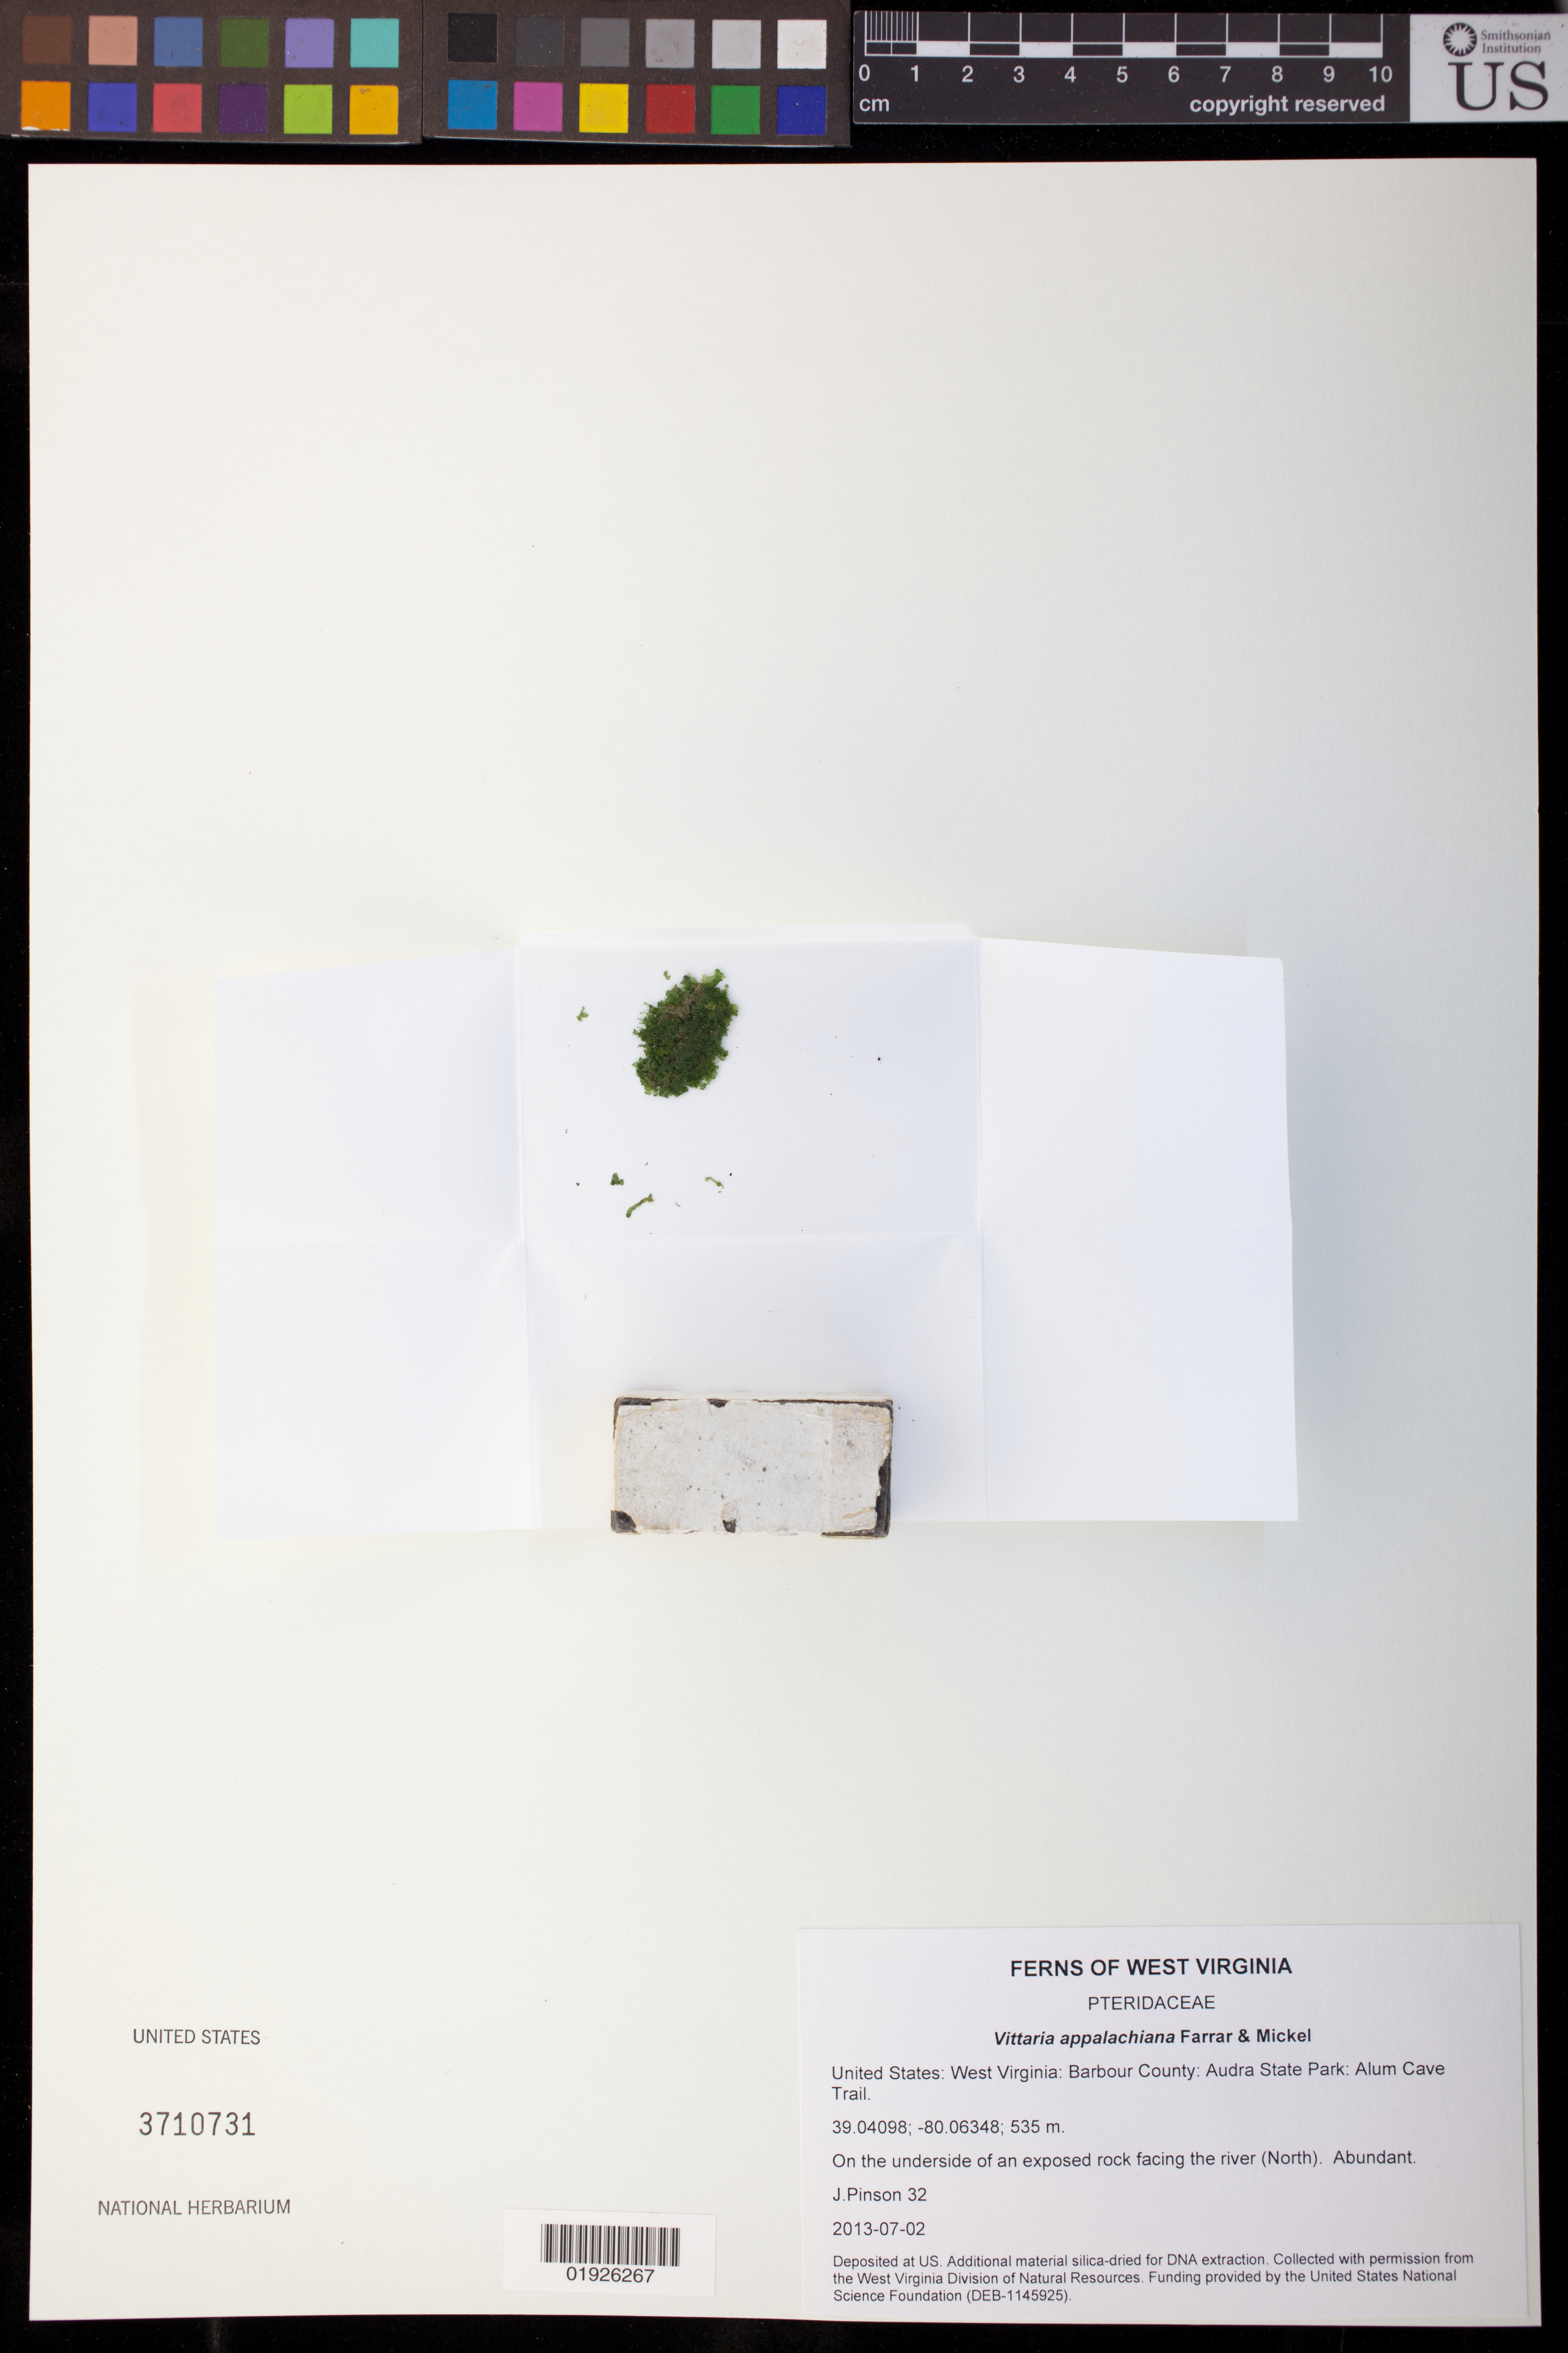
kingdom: Plantae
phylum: Tracheophyta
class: Polypodiopsida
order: Polypodiales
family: Pteridaceae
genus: Vittaria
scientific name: Vittaria appalachiana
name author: Farrar & Mickel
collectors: J. Pinson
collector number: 32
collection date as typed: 2013-07-02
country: United States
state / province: West Virginia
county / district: Barbour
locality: Audra State Park: Alum Cave Trail.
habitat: On the underside of an exposed rock facing the river (North)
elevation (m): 535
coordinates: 39.04098, -80.06348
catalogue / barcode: US 3710731